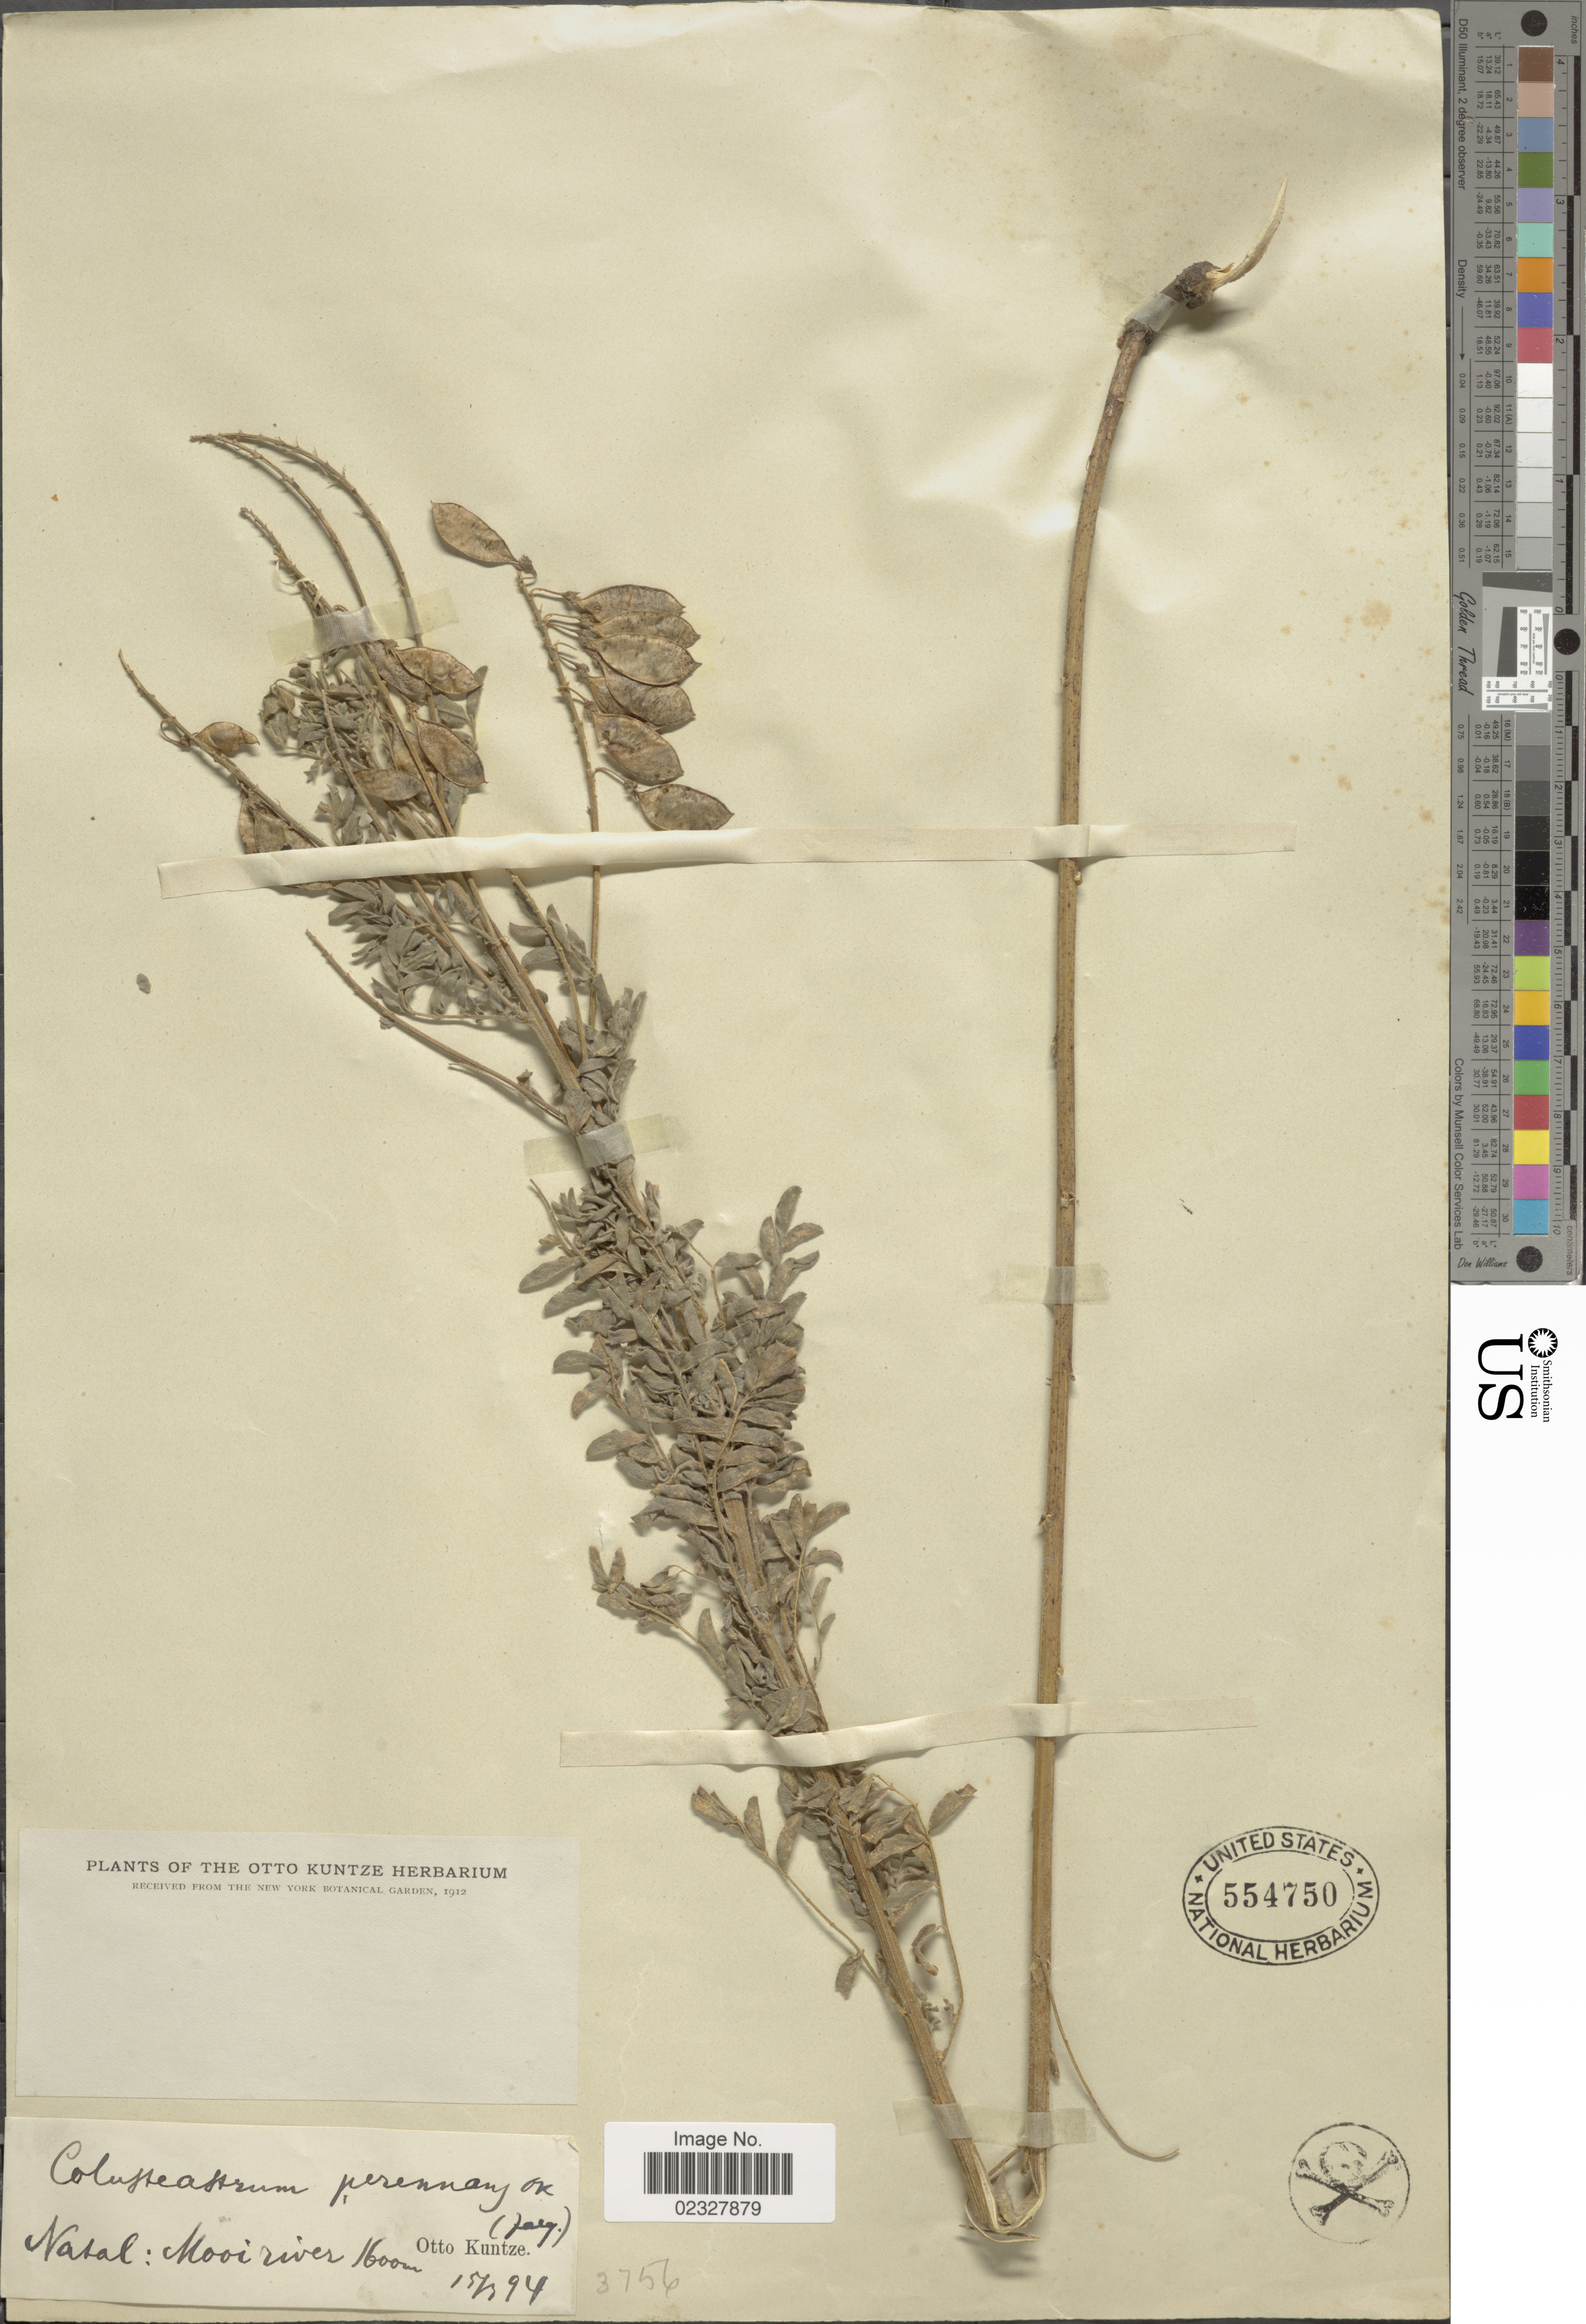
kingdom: Plantae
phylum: Tracheophyta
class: Magnoliopsida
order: Fabales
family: Fabaceae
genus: Lessertia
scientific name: Lessertia perennans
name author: DC.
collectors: C.E.O. Kuntze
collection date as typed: Transcribed d/m/y: 15/3/94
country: South Africa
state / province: KwaZulu-Natal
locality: Mooi river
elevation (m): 1600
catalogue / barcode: US 554750